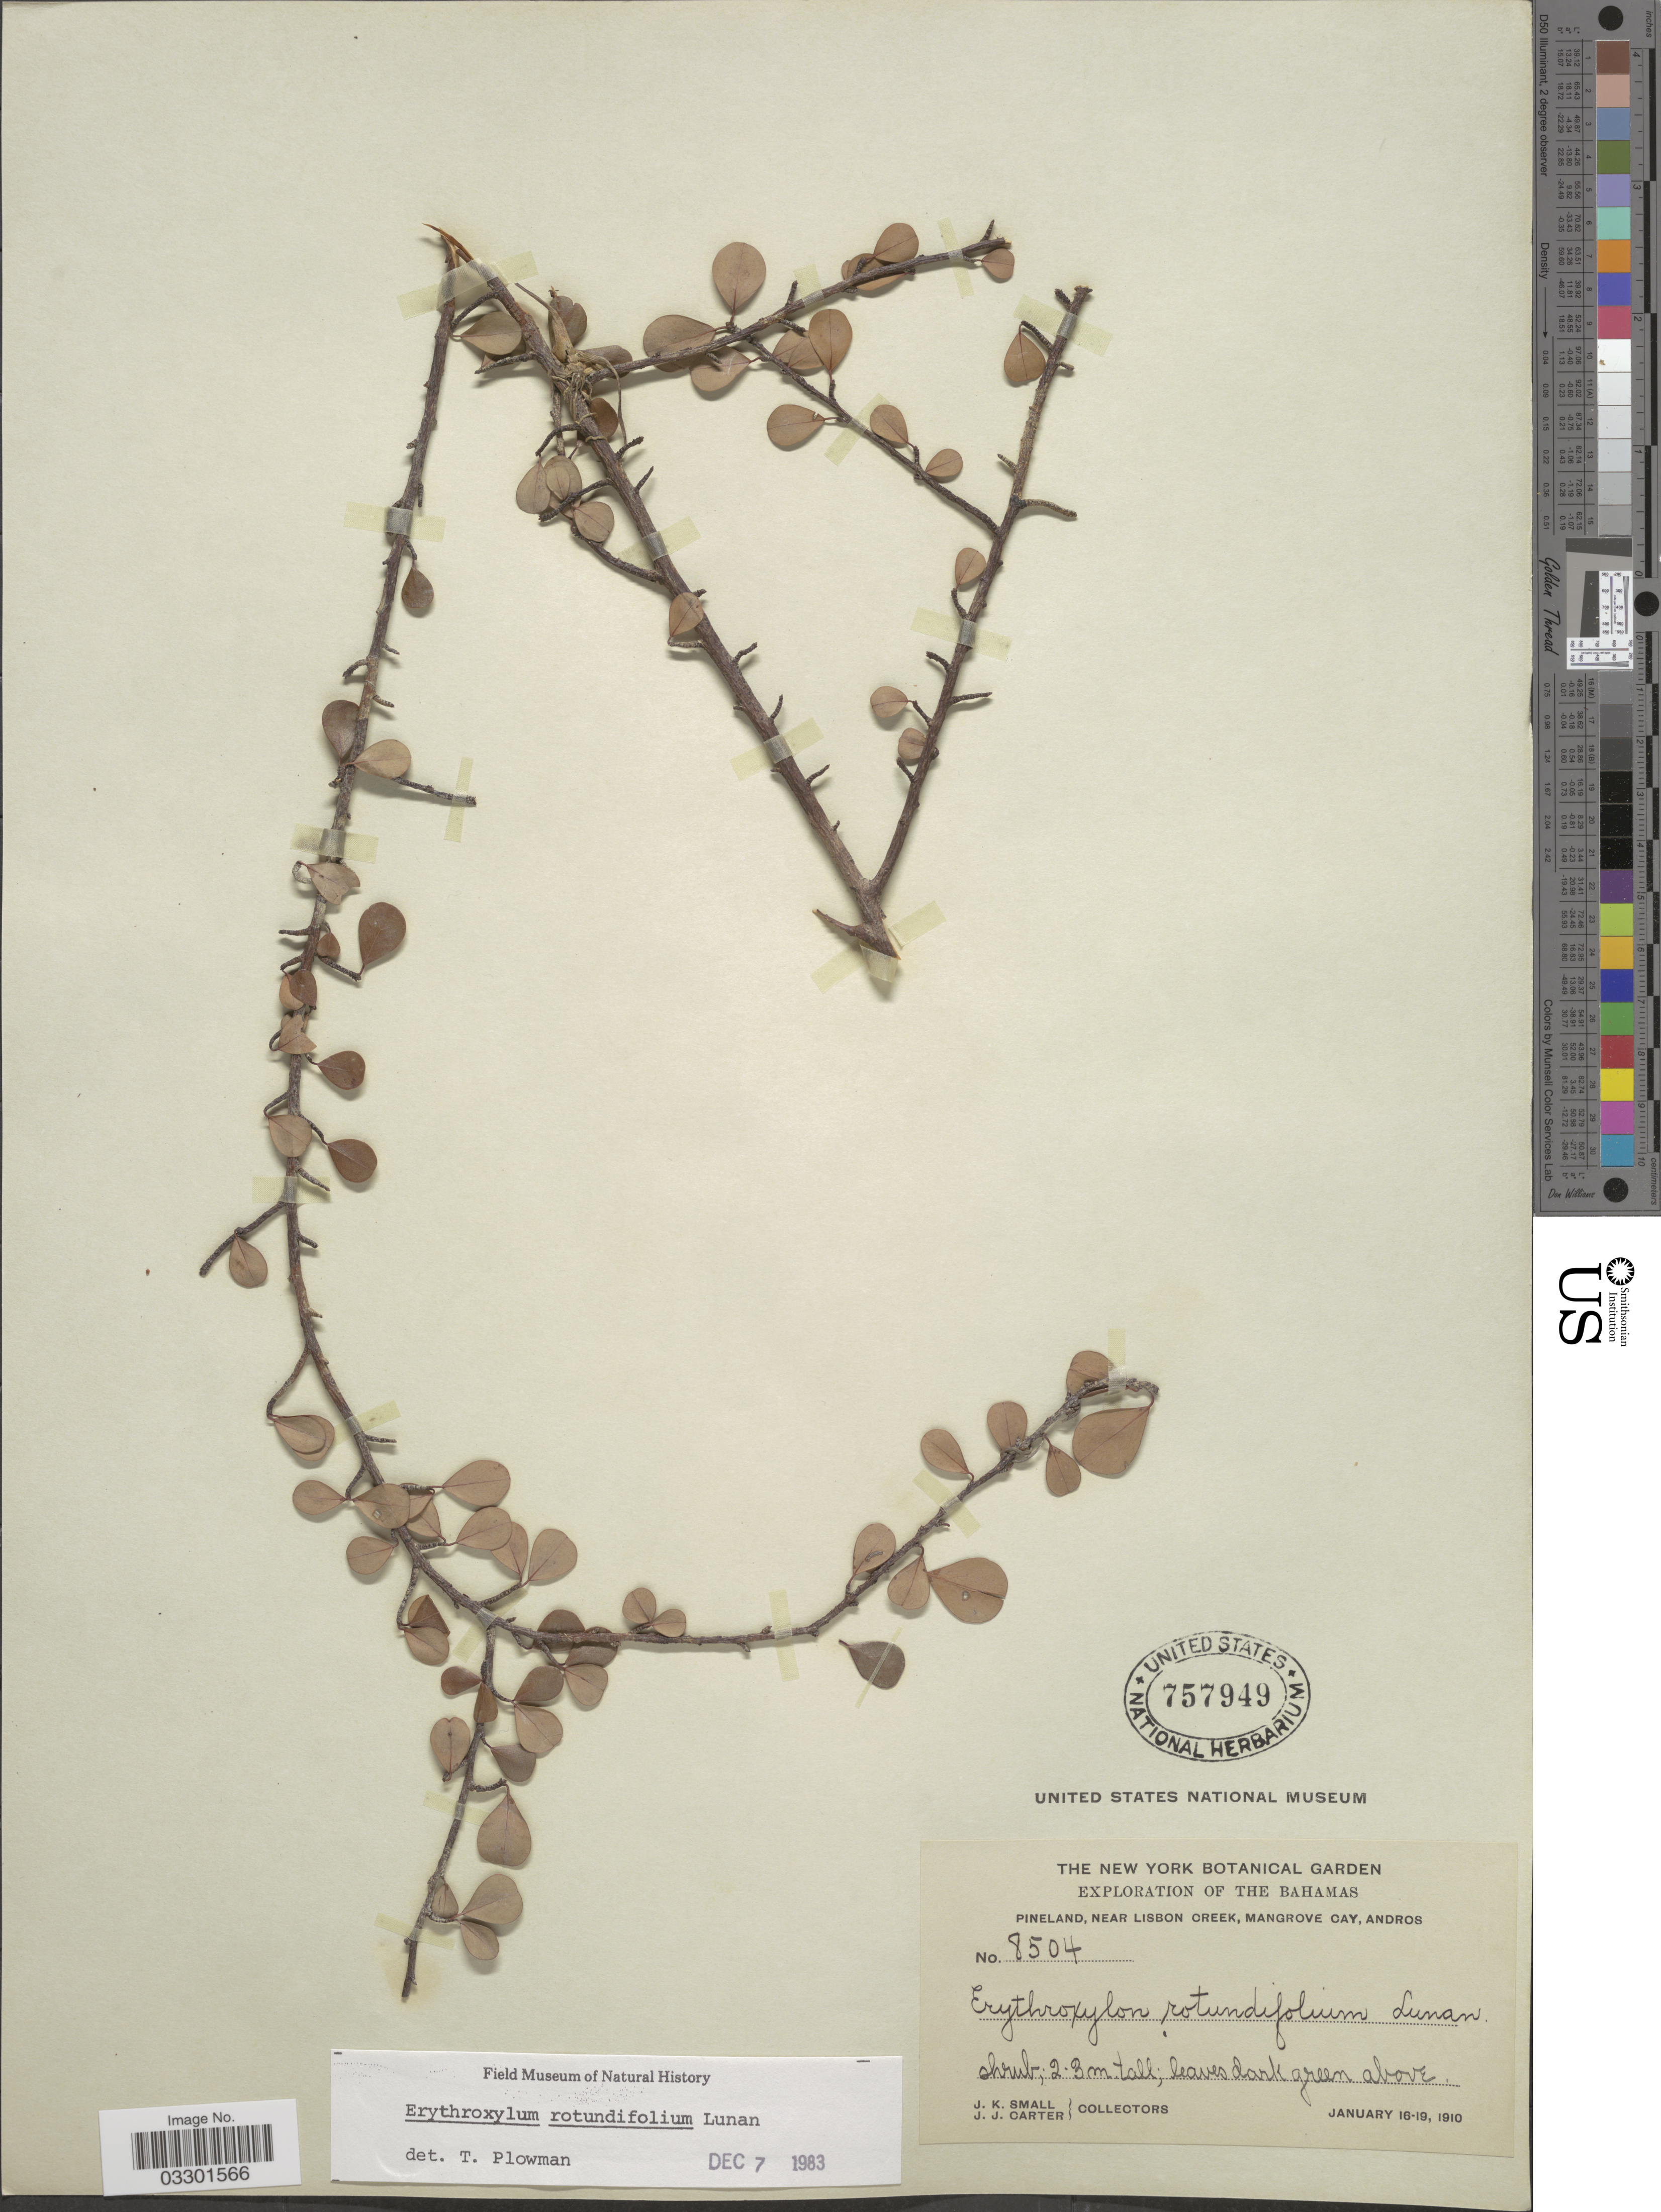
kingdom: Plantae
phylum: Tracheophyta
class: Magnoliopsida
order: Malpighiales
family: Erythroxylaceae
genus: Erythroxylum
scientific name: Erythroxylum rotundifolium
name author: Lunan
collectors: J. K. Small & J. Carter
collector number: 8504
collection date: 1910-01-16/1910-01-19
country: Bahamas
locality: Pineland, near Lisbon Creek, Mangrove Cay, Andros.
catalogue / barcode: US 757949